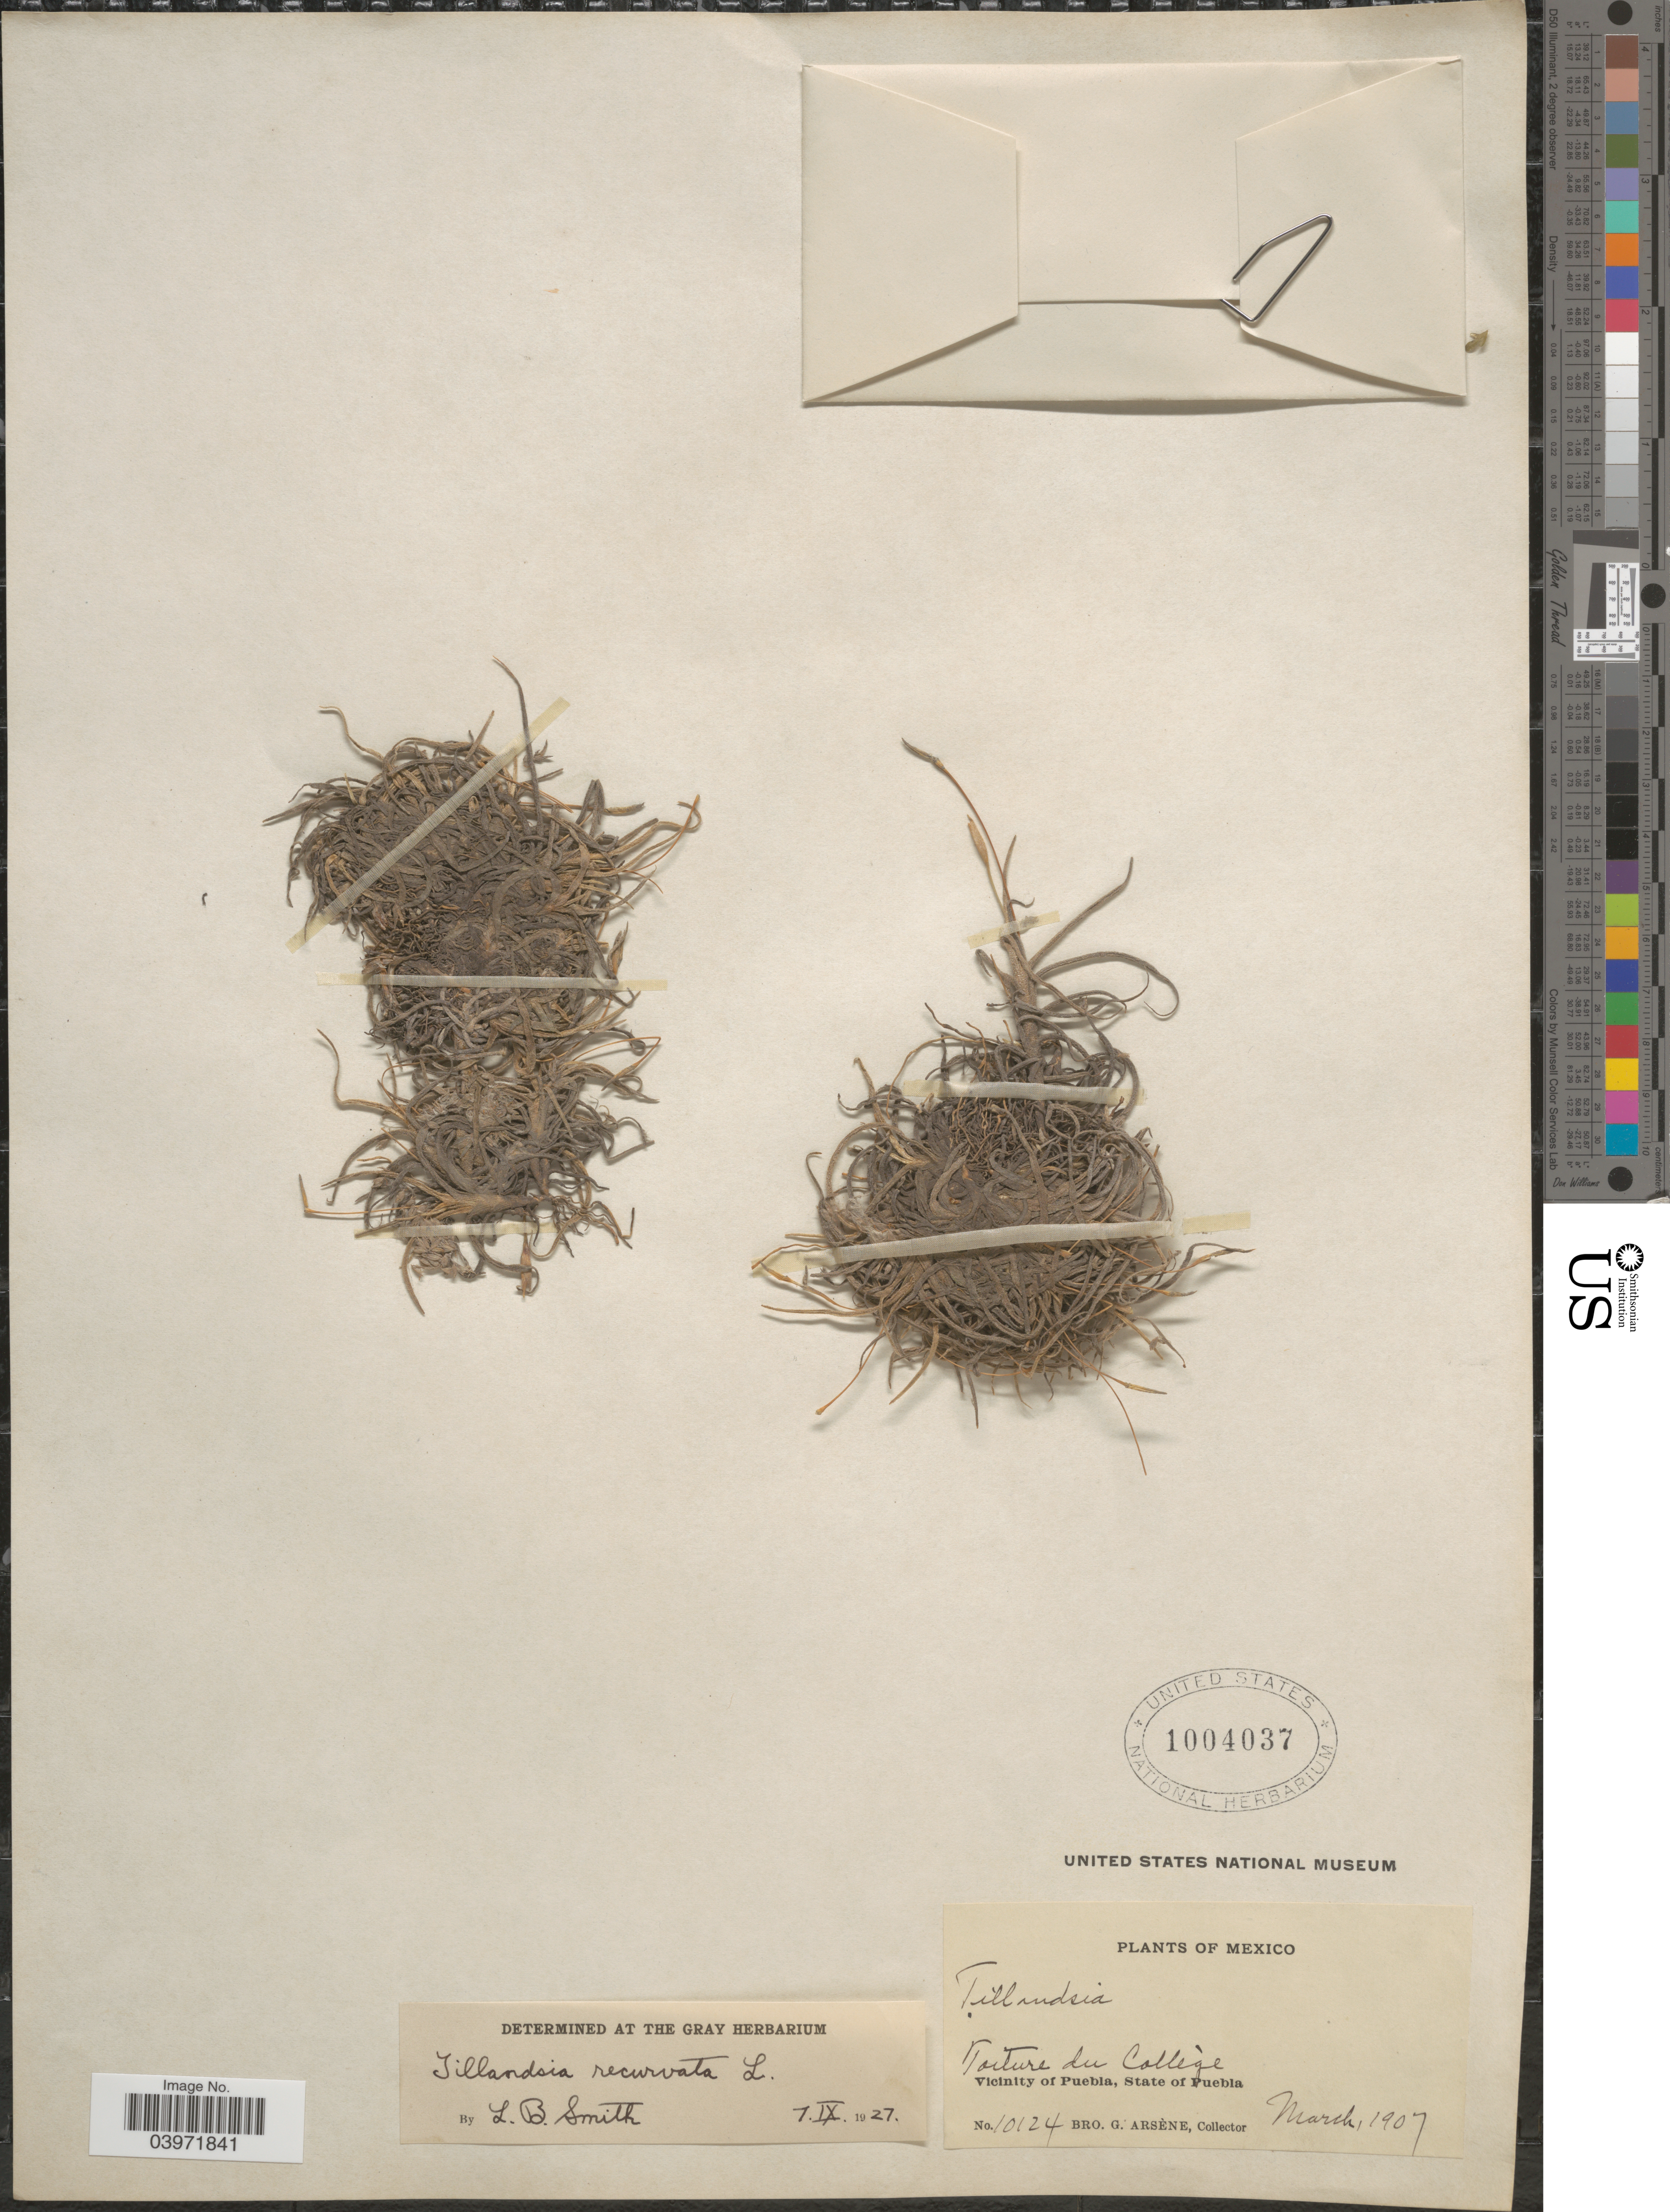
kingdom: Plantae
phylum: Tracheophyta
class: Liliopsida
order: Poales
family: Bromeliaceae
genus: Tillandsia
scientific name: Tillandsia recurvata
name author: L.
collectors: Bro. G. Arsène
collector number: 10124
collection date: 1907-03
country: Mexico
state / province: Puebla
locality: Toiture du College. Vicinity of Puebla.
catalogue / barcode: US 1004037